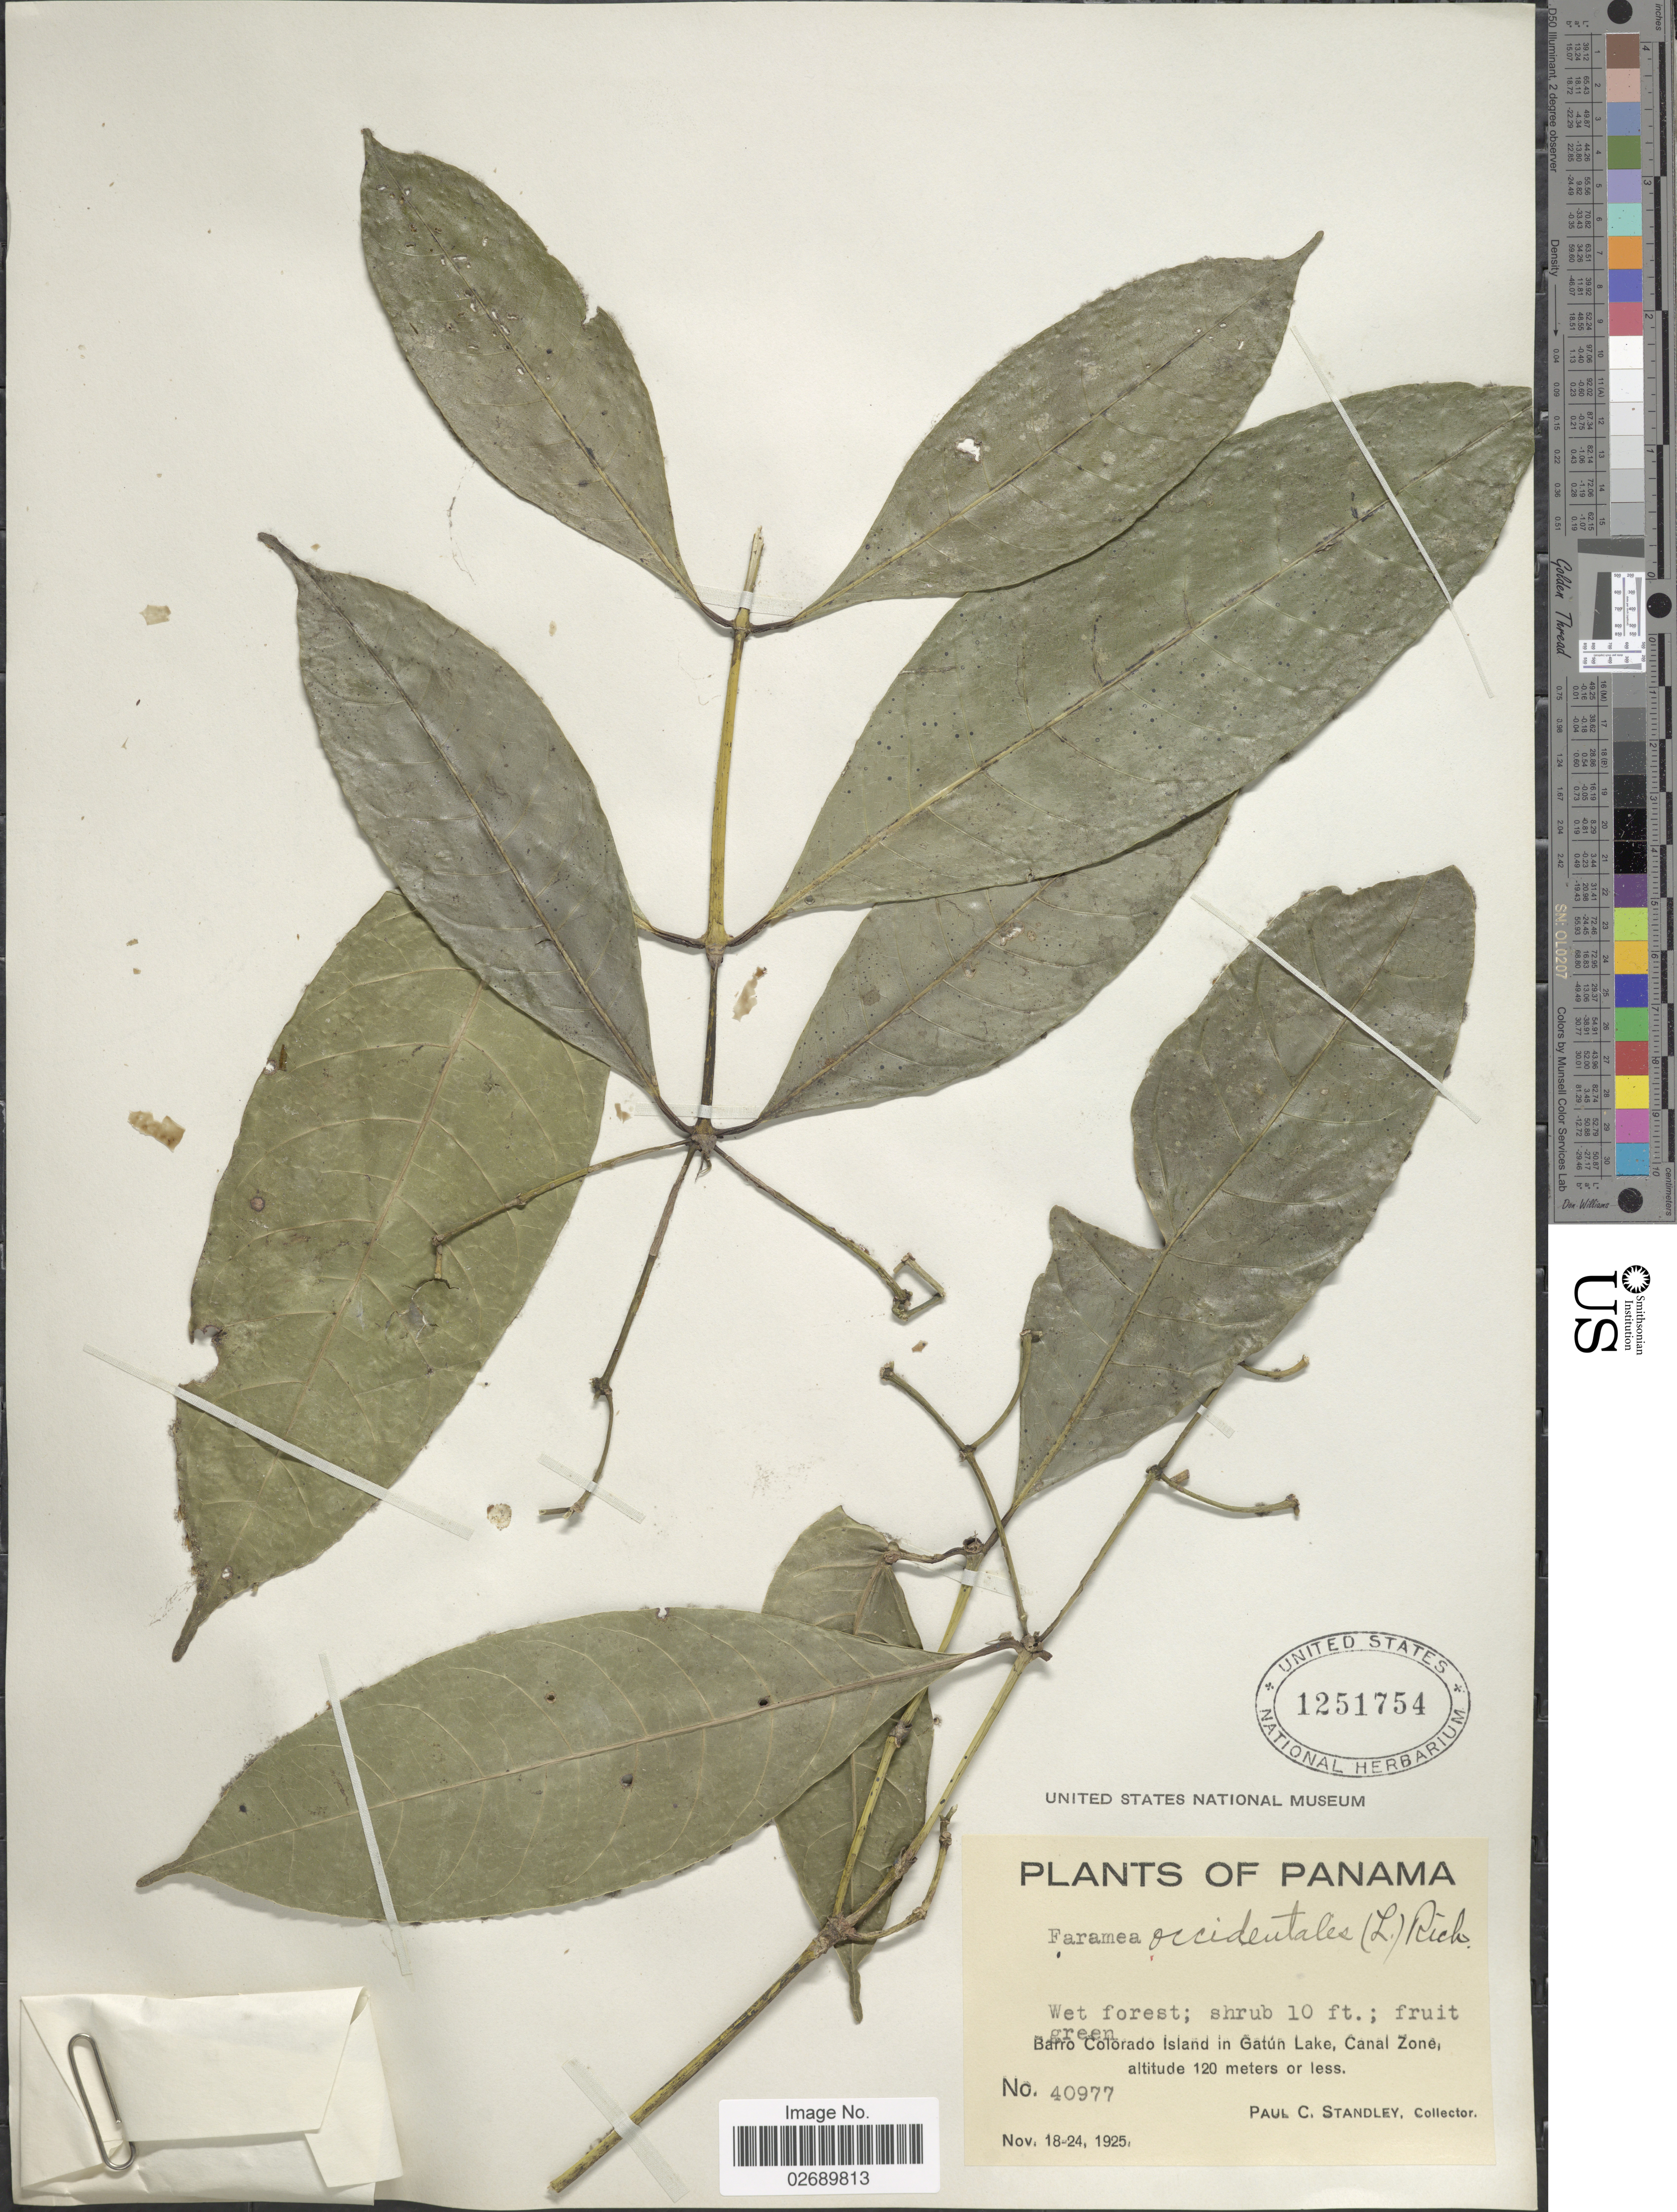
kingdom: Plantae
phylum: Tracheophyta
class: Magnoliopsida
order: Gentianales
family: Rubiaceae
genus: Faramea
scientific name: Faramea occidentalis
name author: (L.) A. Rich.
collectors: P. C. Standley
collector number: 40977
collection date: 1925-11-18/1925-11-24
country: Panama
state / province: Panamá Oeste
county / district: Canal Zone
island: Barro Colorado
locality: Barro Colorado Island in Gatun Lake, Canal Zone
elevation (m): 120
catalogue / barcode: US 1251754